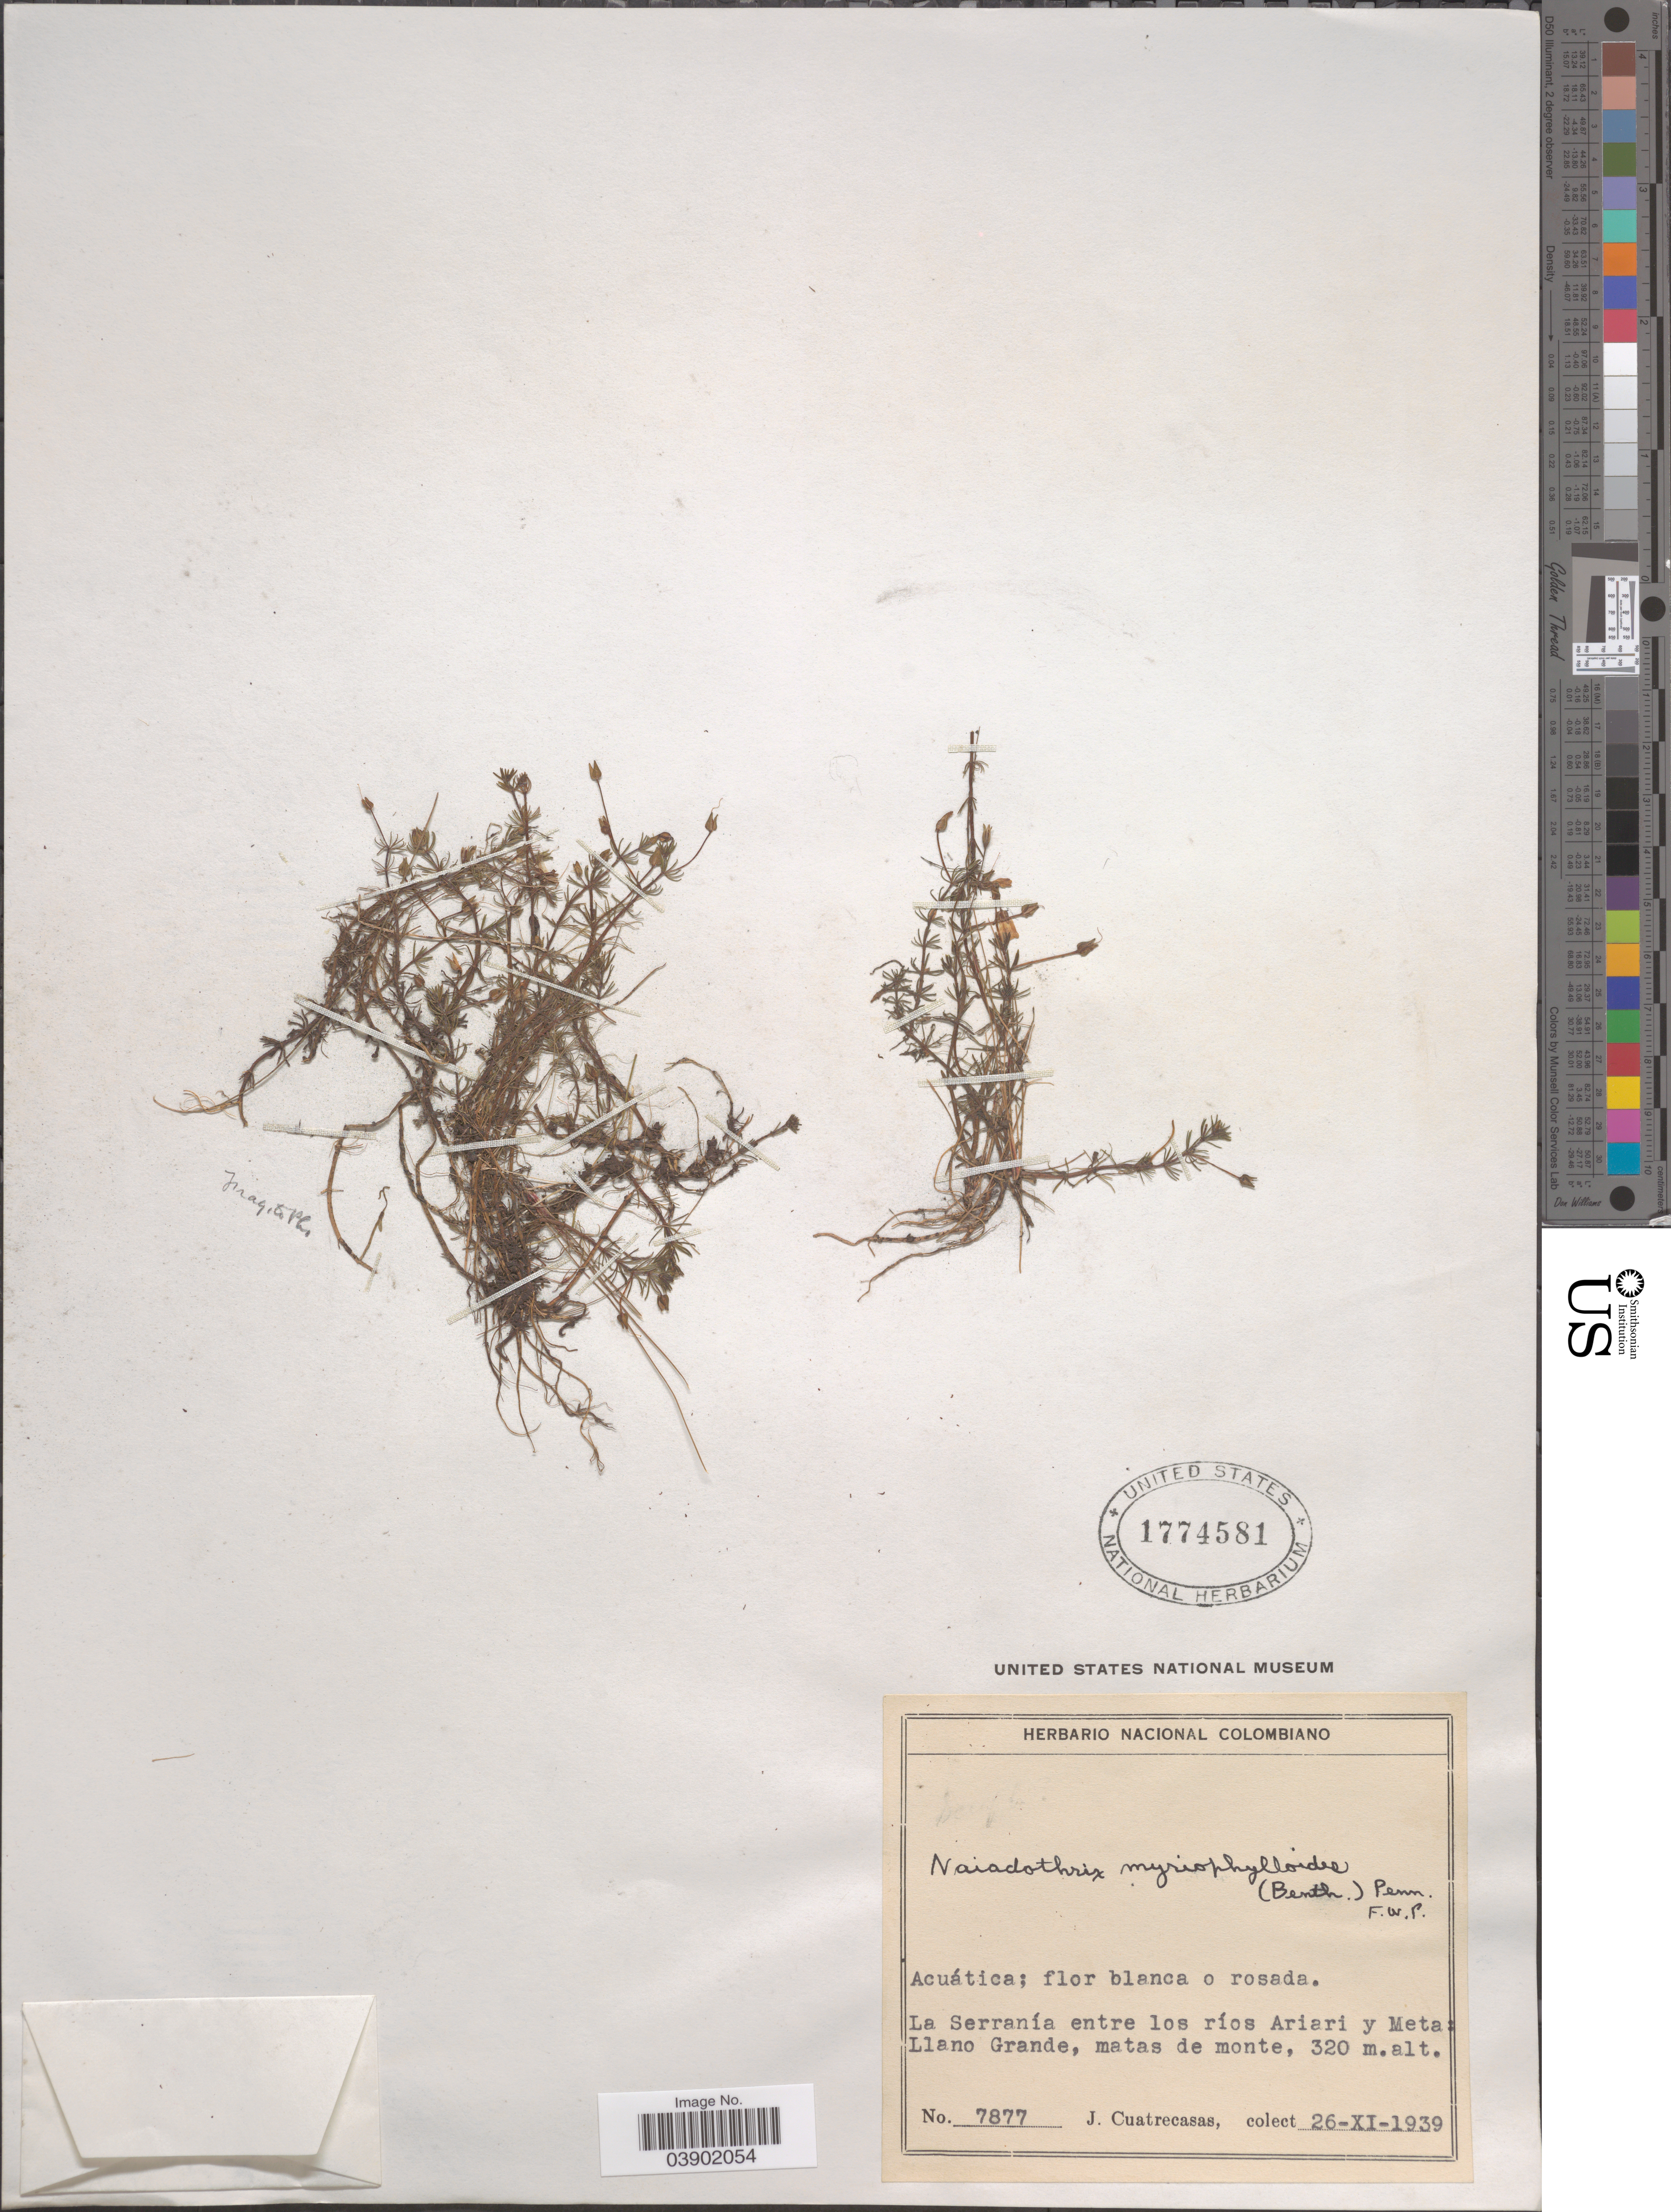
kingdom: Plantae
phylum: Tracheophyta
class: Magnoliopsida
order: Lamiales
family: Plantaginaceae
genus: Bacopa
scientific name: Bacopa myriophylloides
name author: (Benth.) Wettst.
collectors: J. Cuatrecasas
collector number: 7877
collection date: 1939-11-26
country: Colombia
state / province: Meta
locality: La Serranía entre los ríos Ariari y Meta: Llano Grande, matas de monte.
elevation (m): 320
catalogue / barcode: US 1774581